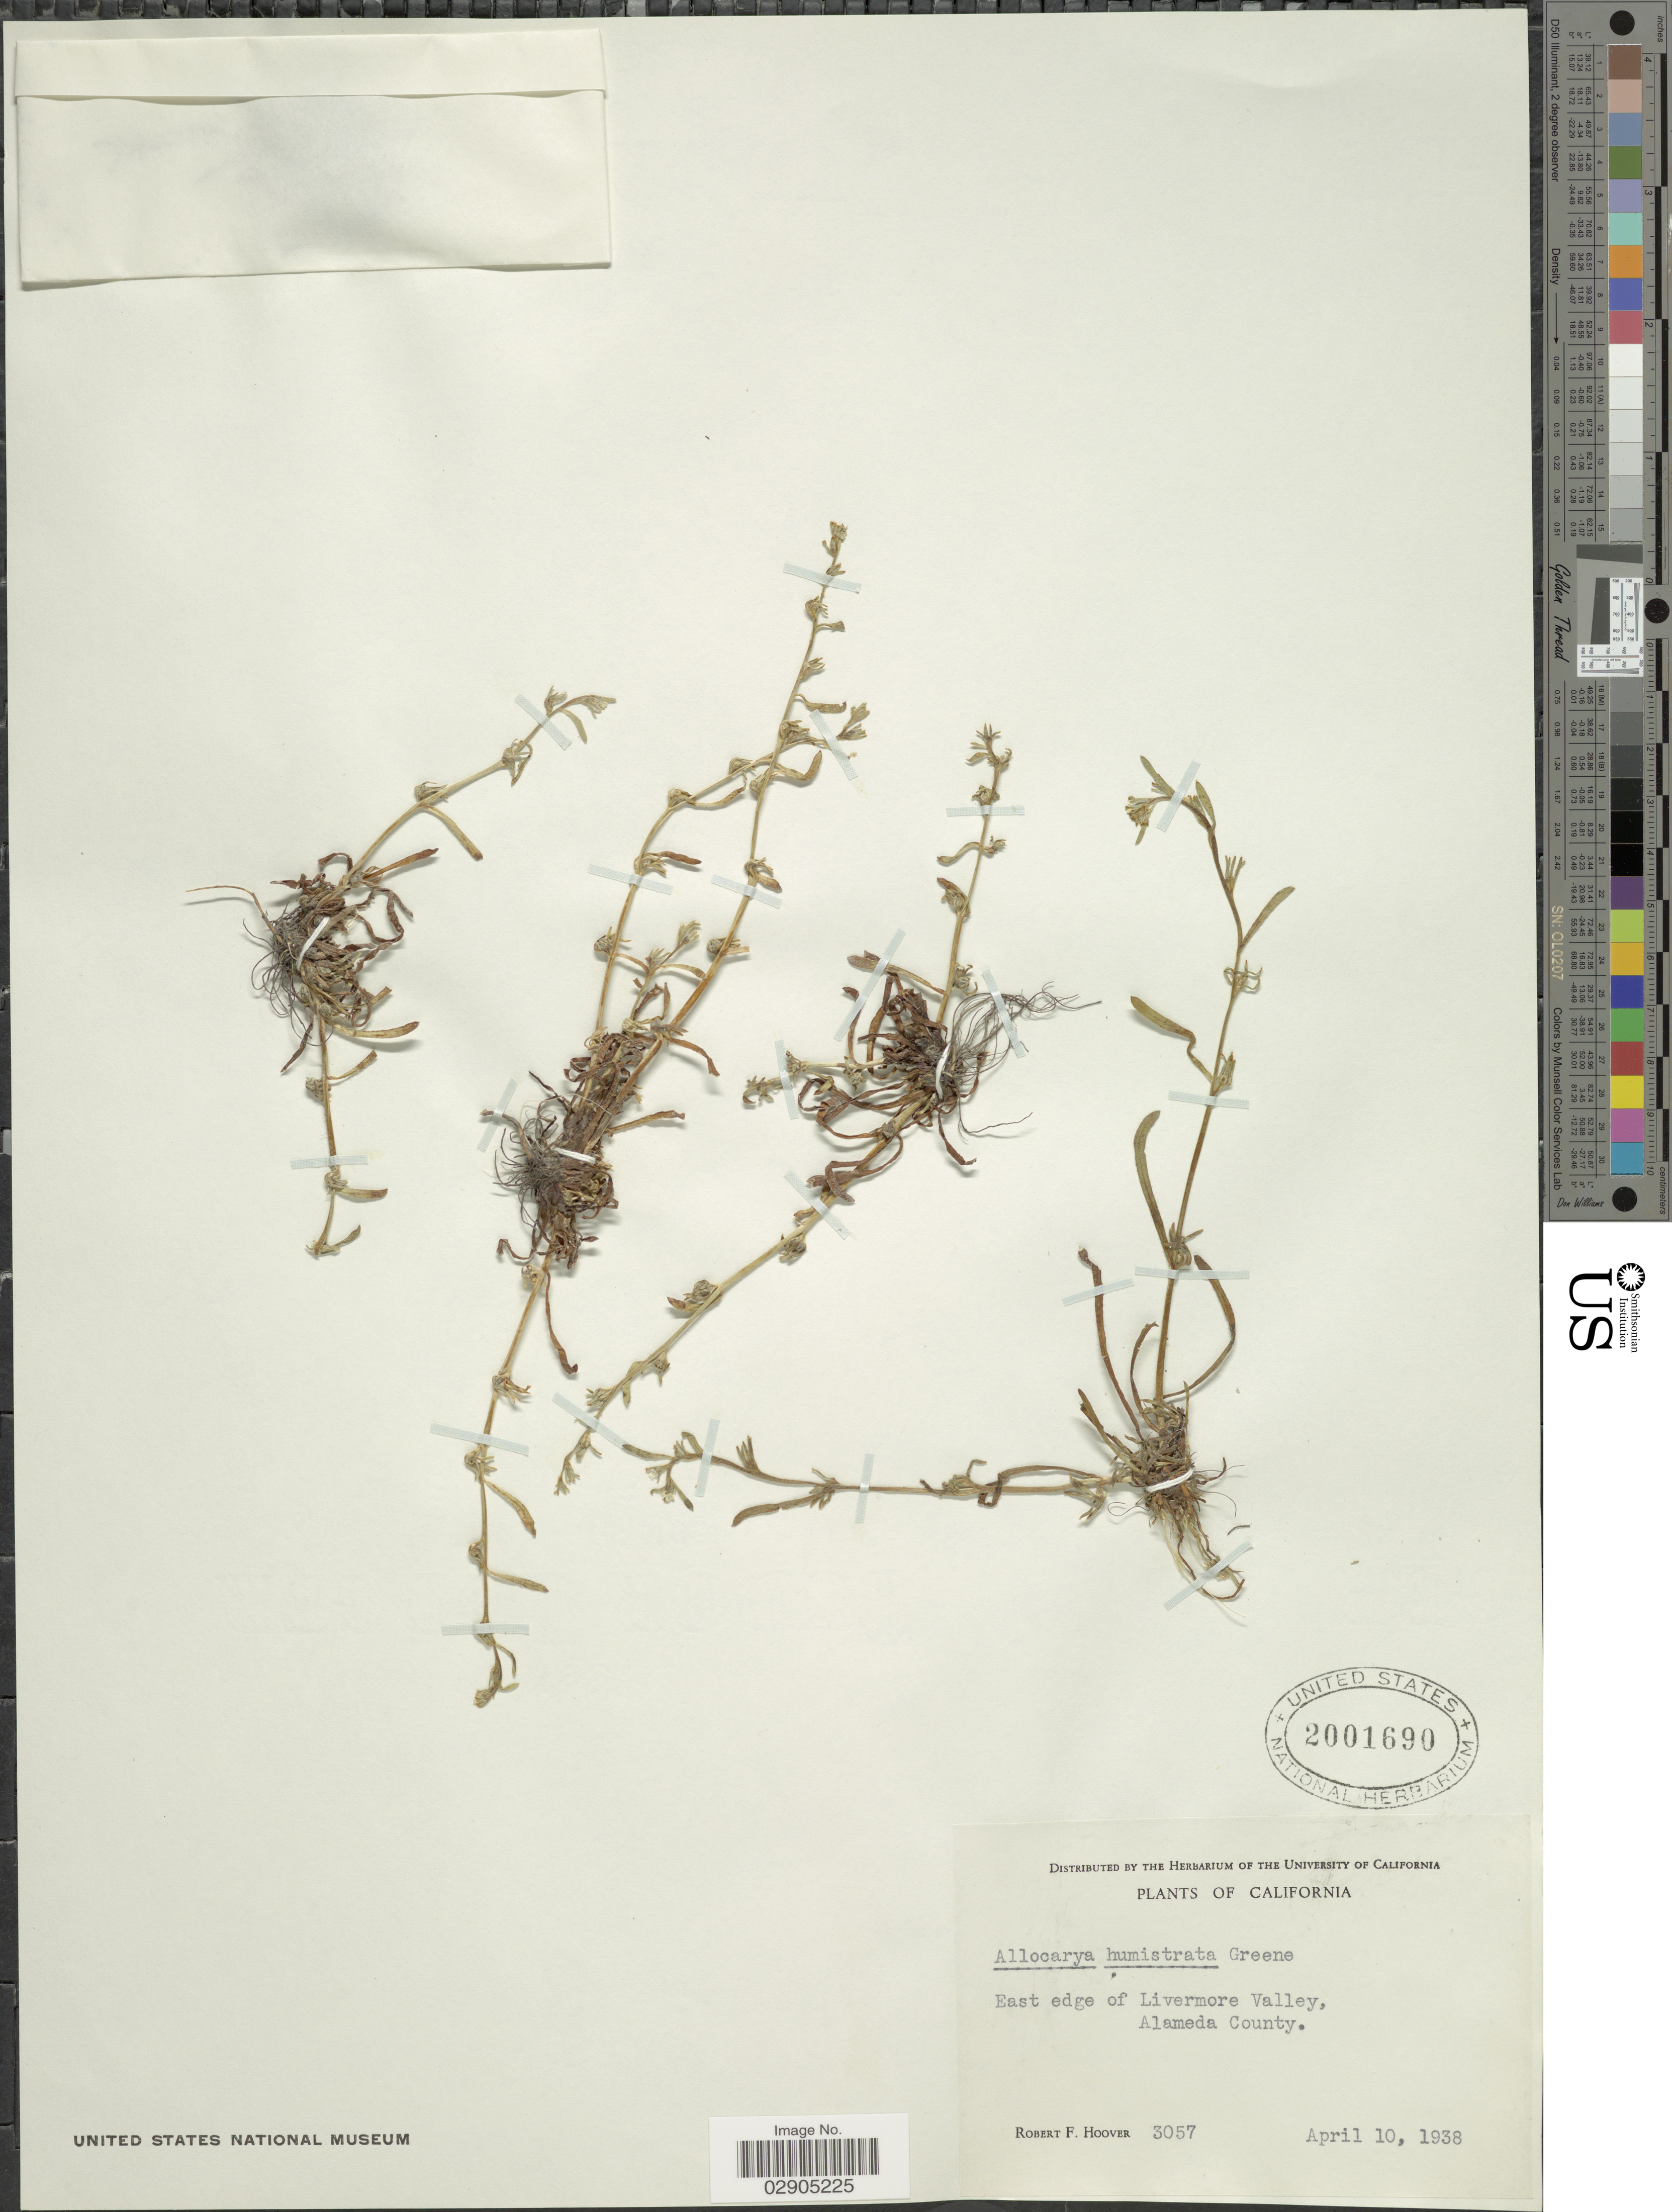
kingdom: Plantae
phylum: Tracheophyta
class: Magnoliopsida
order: Boraginales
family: Boraginaceae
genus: Allocarya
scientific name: Allocarya humistrata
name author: S.W. Greene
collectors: R. F. Hoover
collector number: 3057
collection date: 1938-04-10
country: United States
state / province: California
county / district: Alameda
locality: East edge of Livermore Valley, Alameda County.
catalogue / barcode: US 2001690